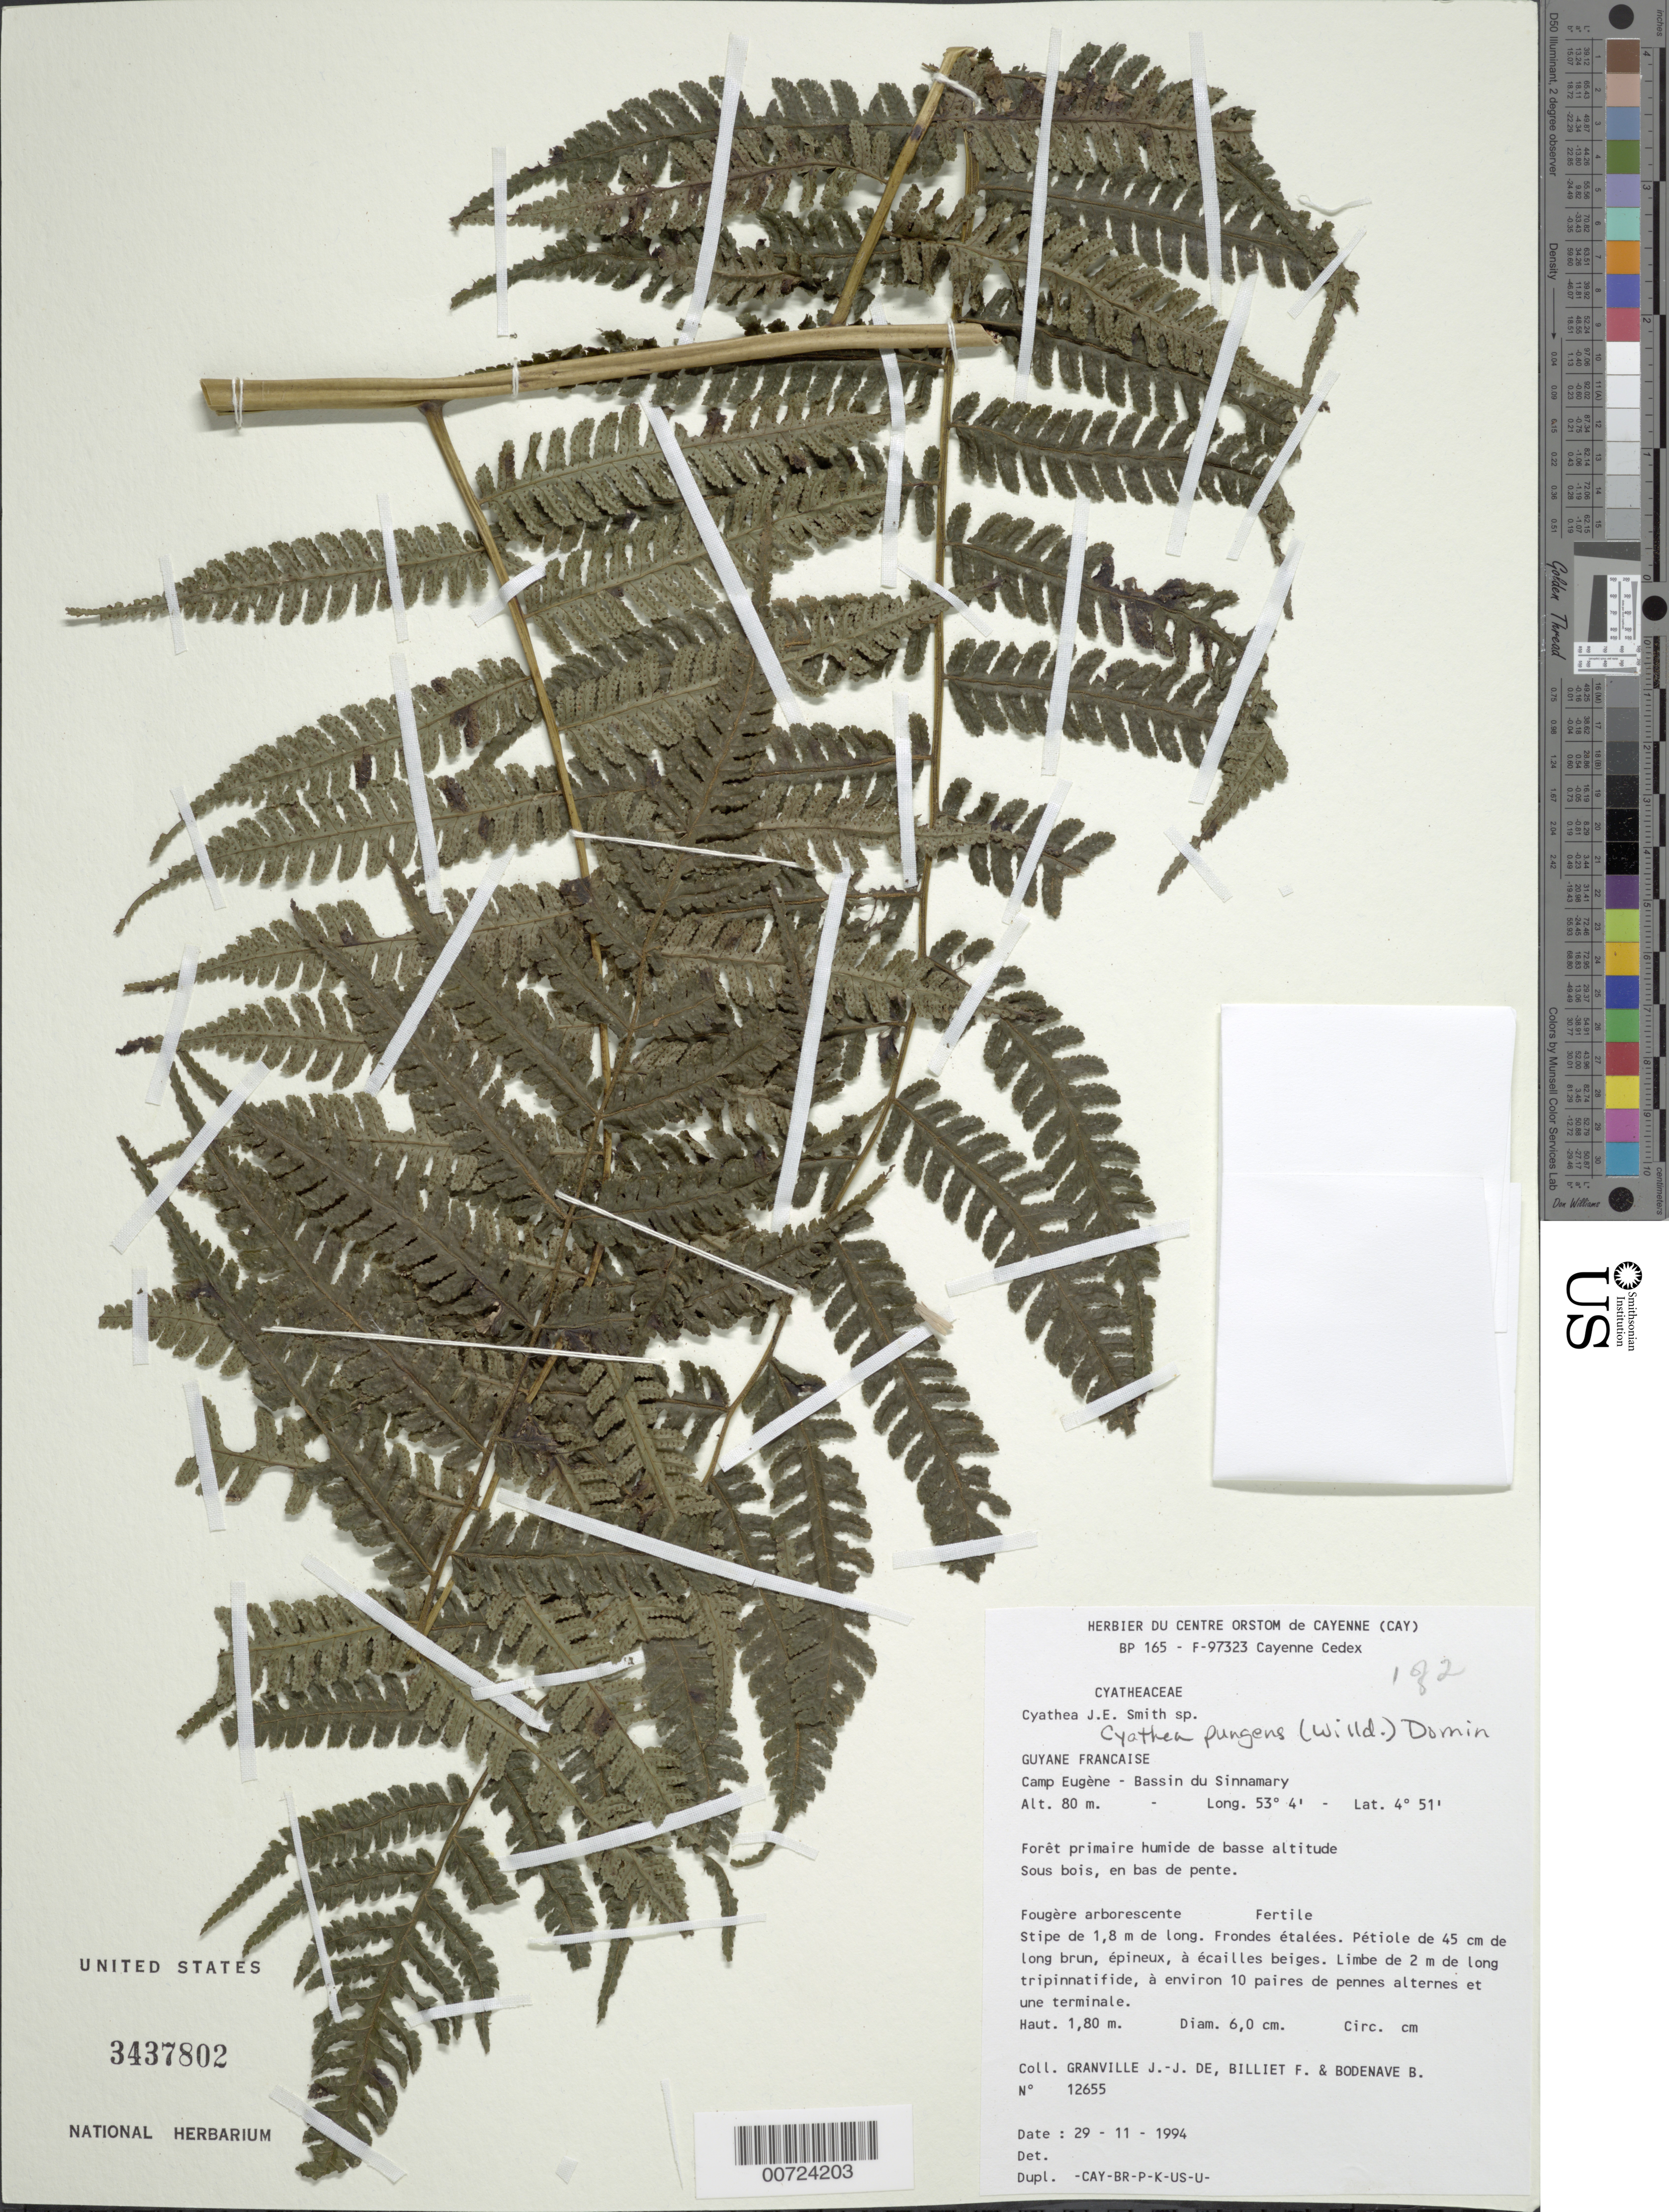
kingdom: Plantae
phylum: Tracheophyta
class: Polypodiopsida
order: Cyatheales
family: Cyatheaceae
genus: Cyathea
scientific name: Cyathea pungens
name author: (Willd.) Domin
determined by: McKee, G. S., (US), NMNH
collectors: J.-J. de Granville, F. Billiet & B. Bordenave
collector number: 12655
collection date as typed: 29-Nov-94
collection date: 1994-11-29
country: French Guiana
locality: Camp Eugène, Bassin du Sinnamary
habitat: Low primary humid forest, understory at bottom of slope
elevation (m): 80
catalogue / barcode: US 3437802